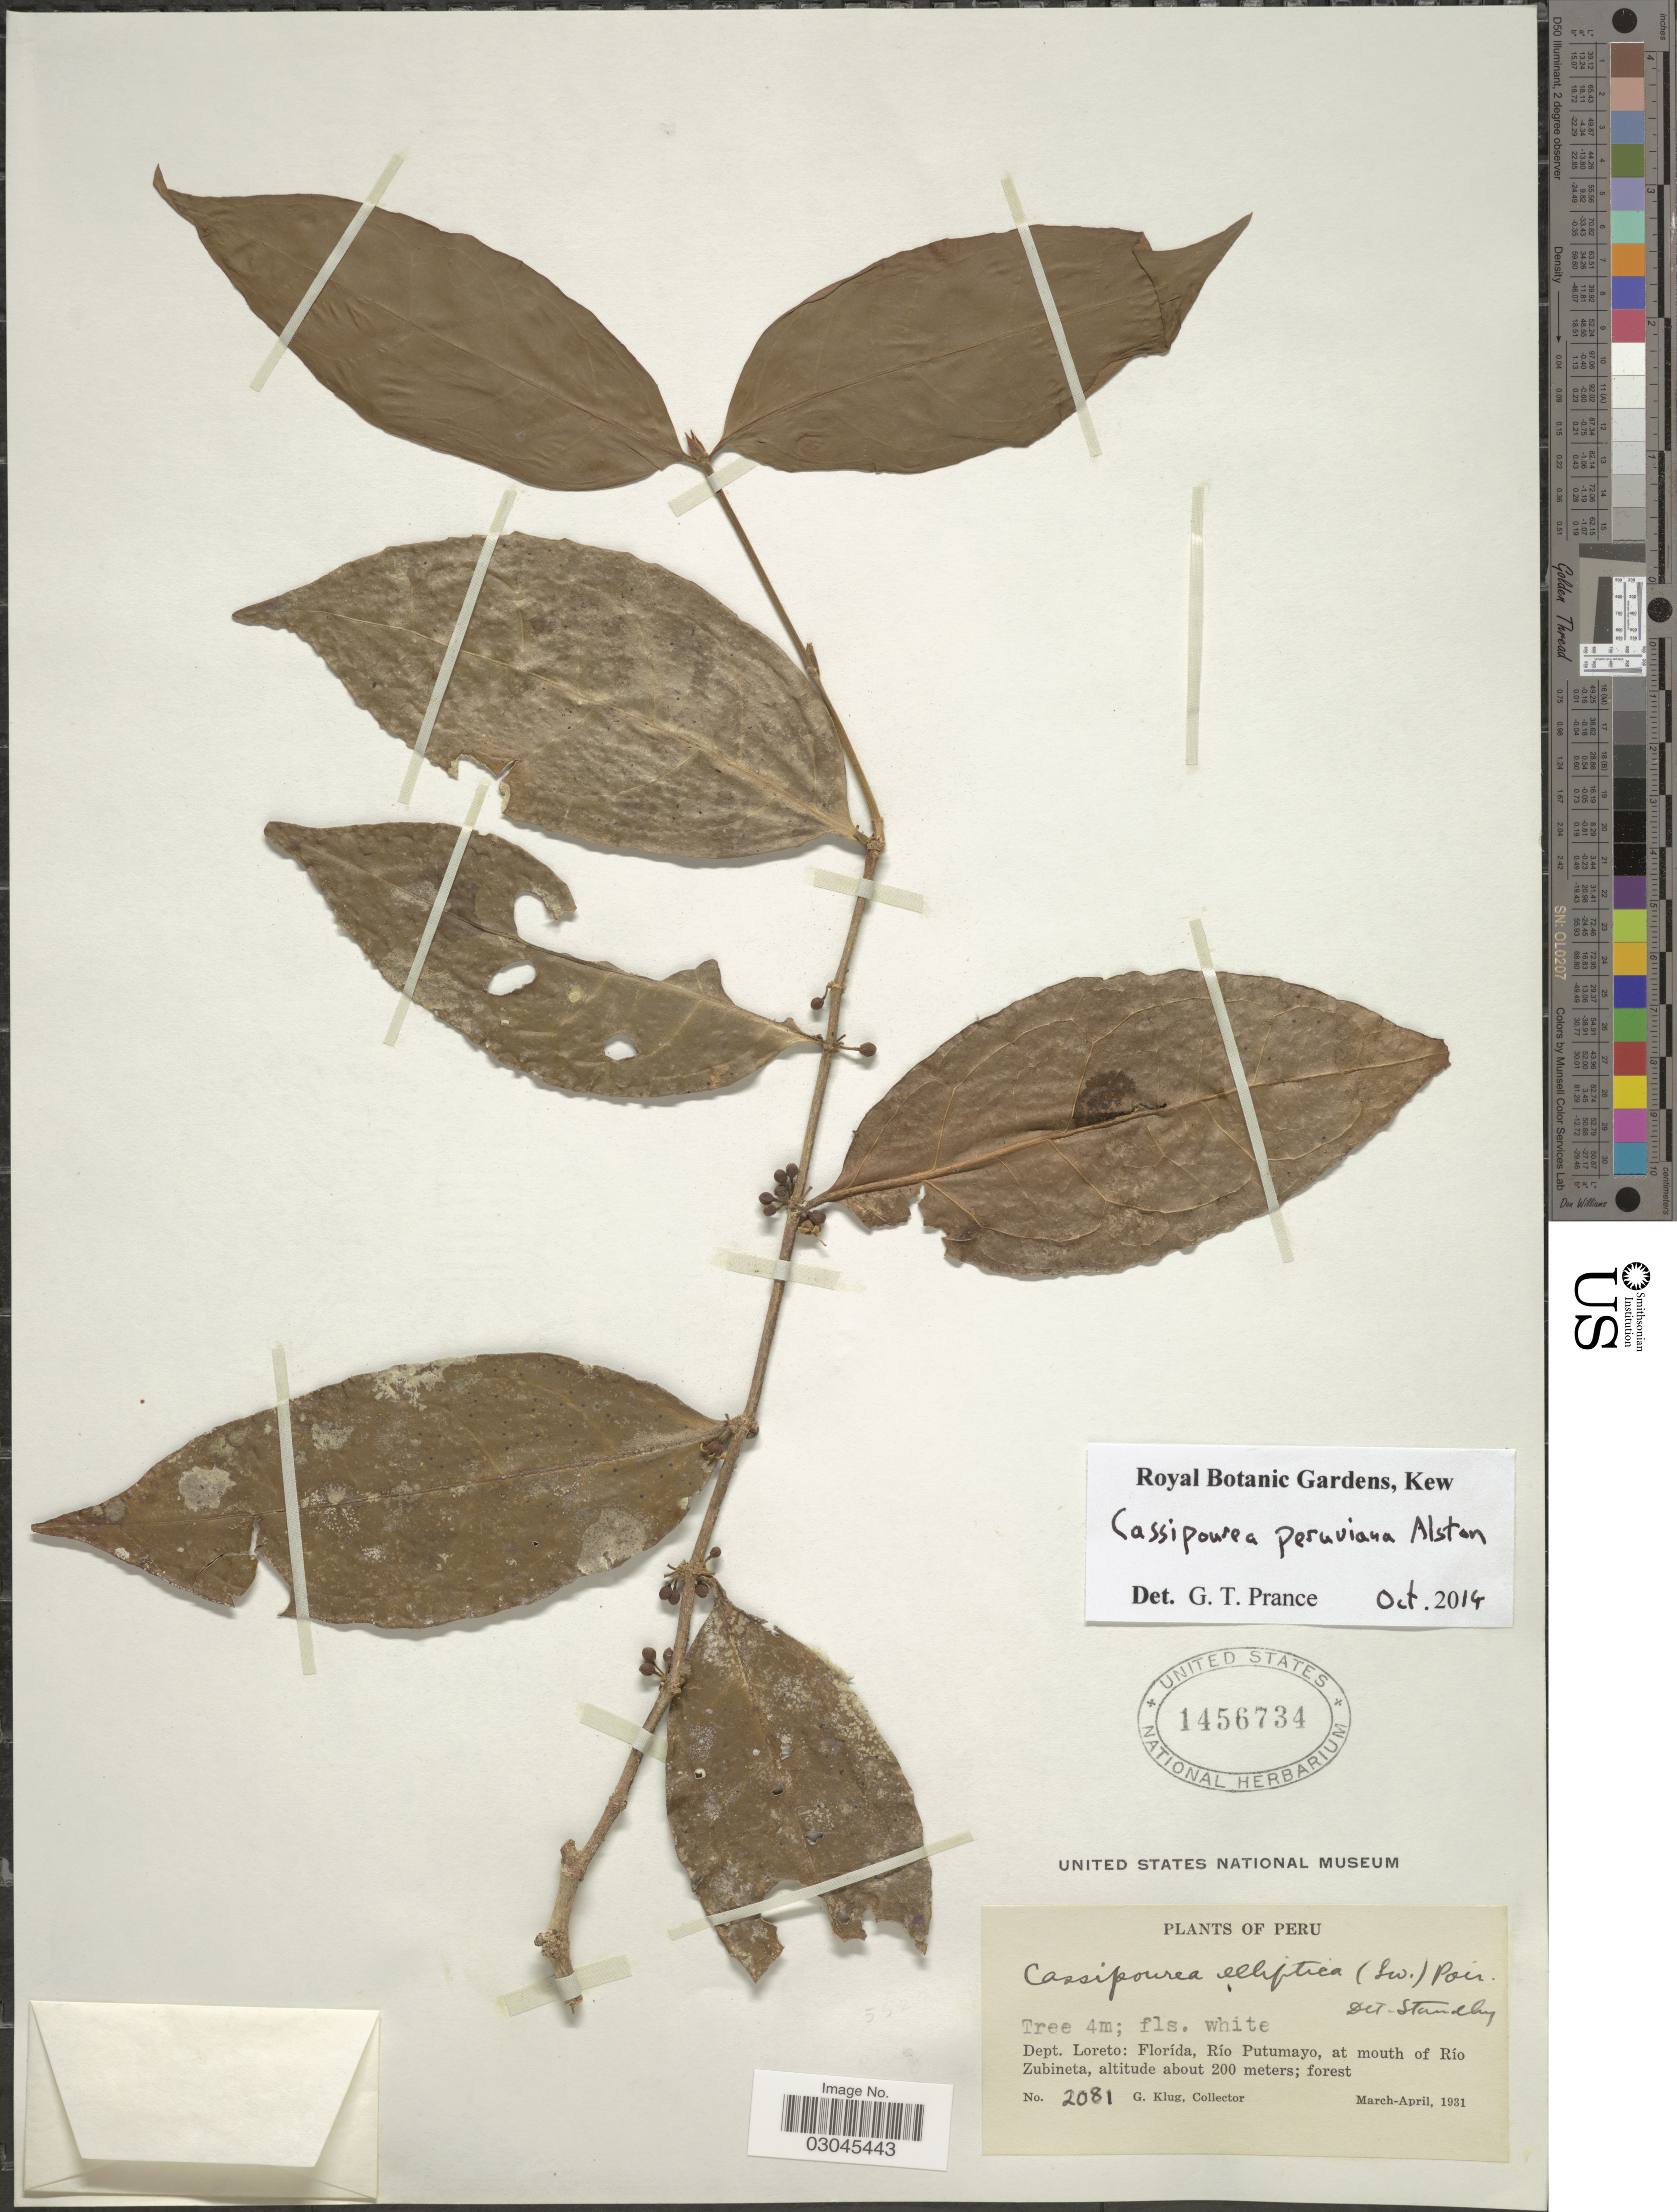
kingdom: Plantae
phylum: Tracheophyta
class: Magnoliopsida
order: Malpighiales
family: Rhizophoraceae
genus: Cassipourea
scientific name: Cassipourea peruviana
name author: Alston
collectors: G. Klug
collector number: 2081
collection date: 1931-03/1931-04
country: Peru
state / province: Loreto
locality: Dept. Loreto: Florída, Río Putumayo, at mouth of Río Zubineta.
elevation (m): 200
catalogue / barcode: US 1456734